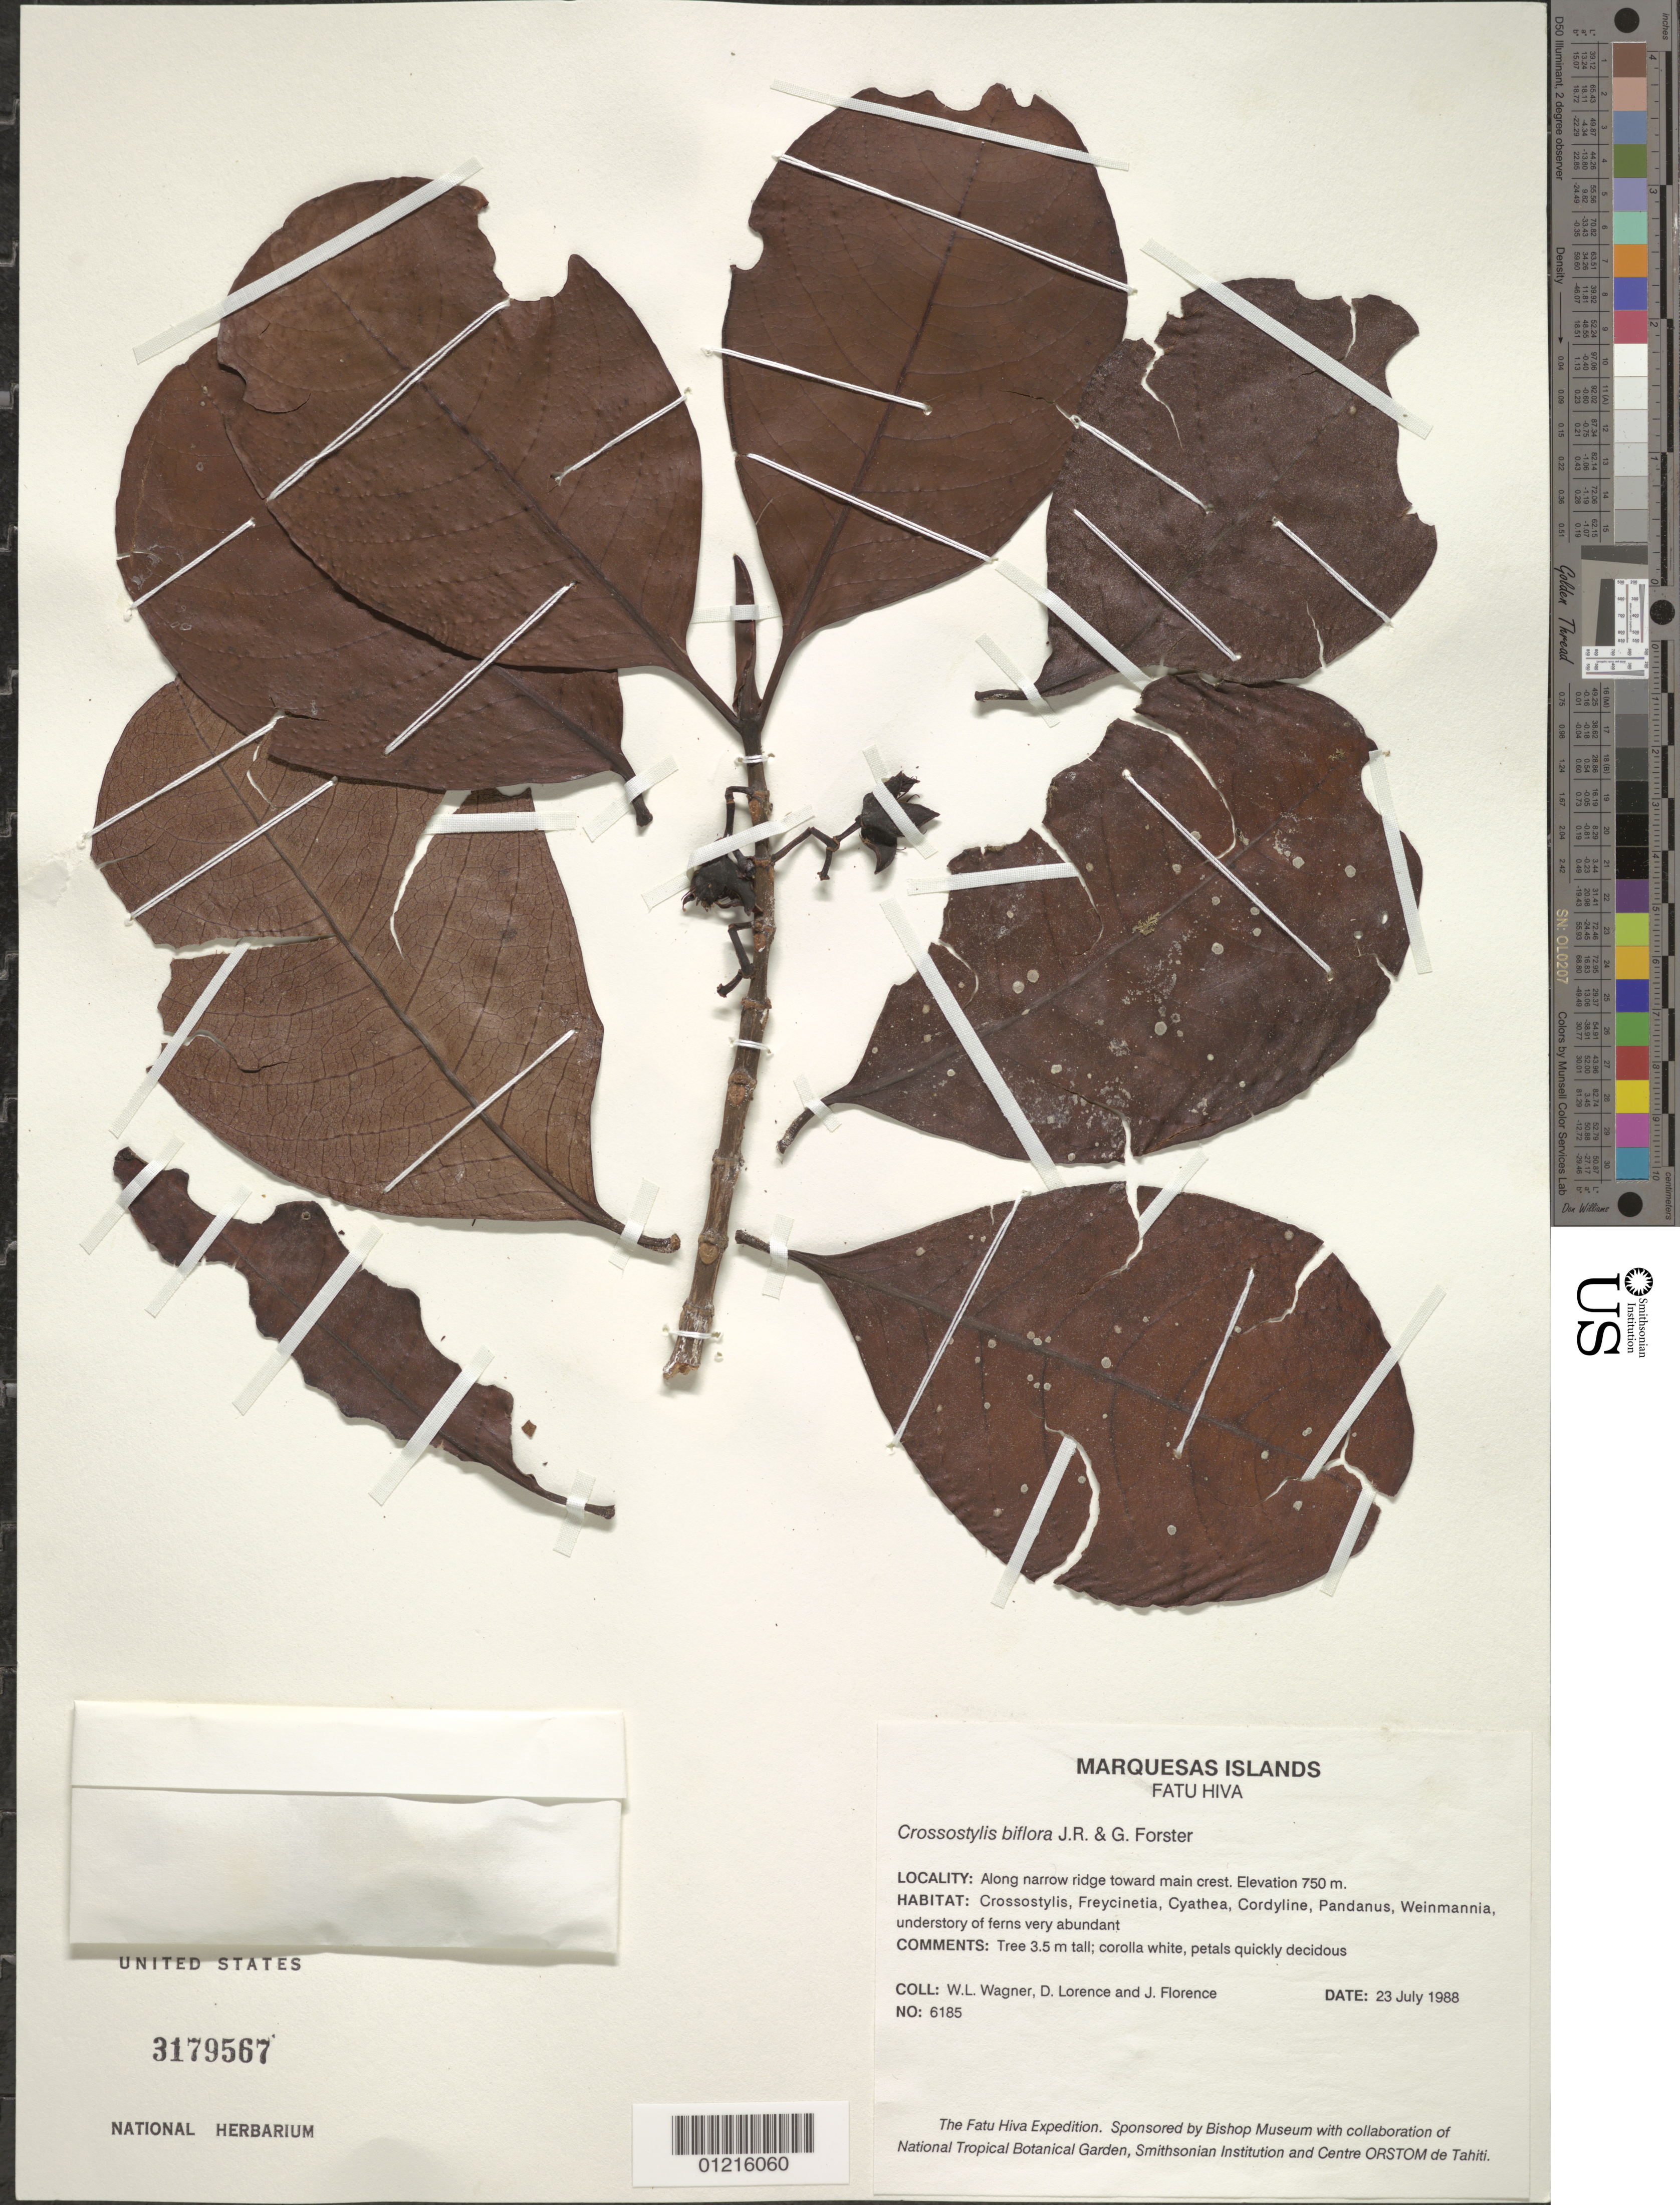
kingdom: Plantae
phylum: Tracheophyta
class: Magnoliopsida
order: Malpighiales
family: Rhizophoraceae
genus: Crossostylis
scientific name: Crossostylis biflora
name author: J.R. Forst. & G. Forst.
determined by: Florence, J.; Wagner, W. L.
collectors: W. L. Wagner, D. Lorence & J. Florence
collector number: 6185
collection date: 1988-07-23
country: French Polynesia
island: Fatu Hiva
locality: along narrow ridge toward main crest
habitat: Crossostylis, Freycinetia, Cyathea, Cordyline, Pandanus, Weinmannia, understory of ferns very abundant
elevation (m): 750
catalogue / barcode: US 3179567